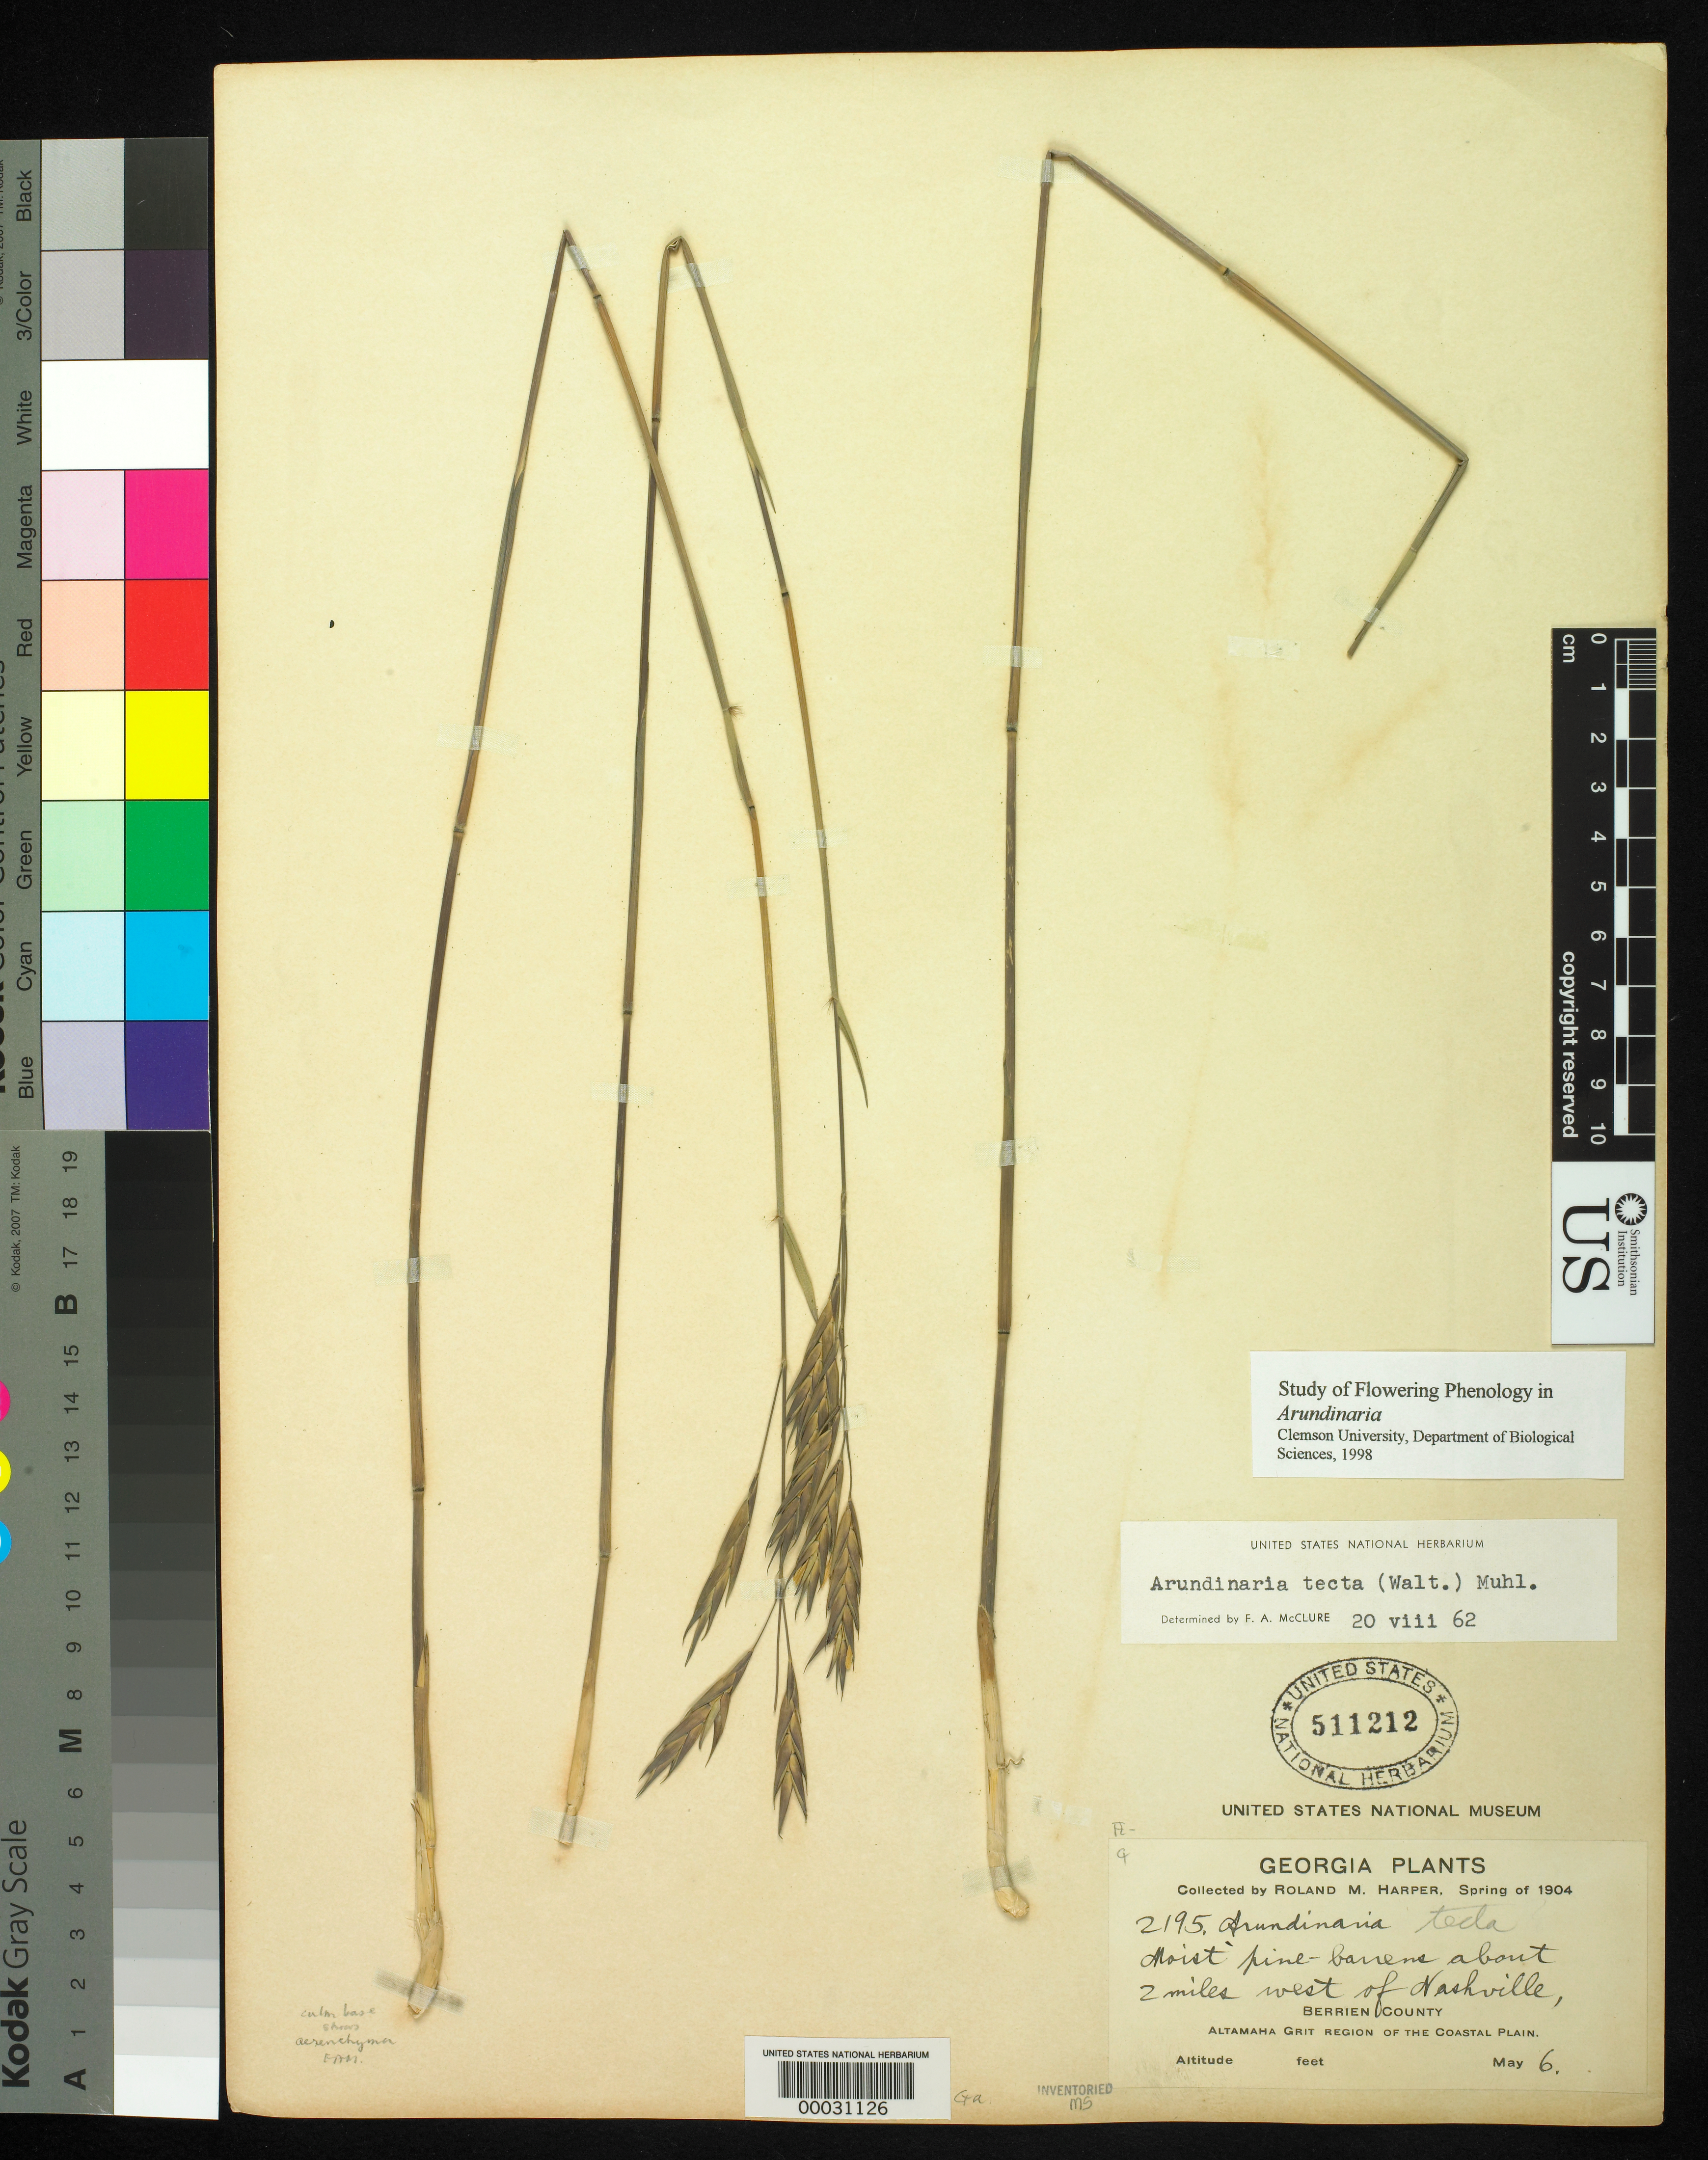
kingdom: Plantae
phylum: Tracheophyta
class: Liliopsida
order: Poales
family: Poaceae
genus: Arundinaria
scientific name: Arundinaria tecta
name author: (Walter) Muhl.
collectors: -- Harper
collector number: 2195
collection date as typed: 06 May 1904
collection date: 1904-05-06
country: United States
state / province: Georgia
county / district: Berrien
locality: Altamaha grit region, nashville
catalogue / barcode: US 511212